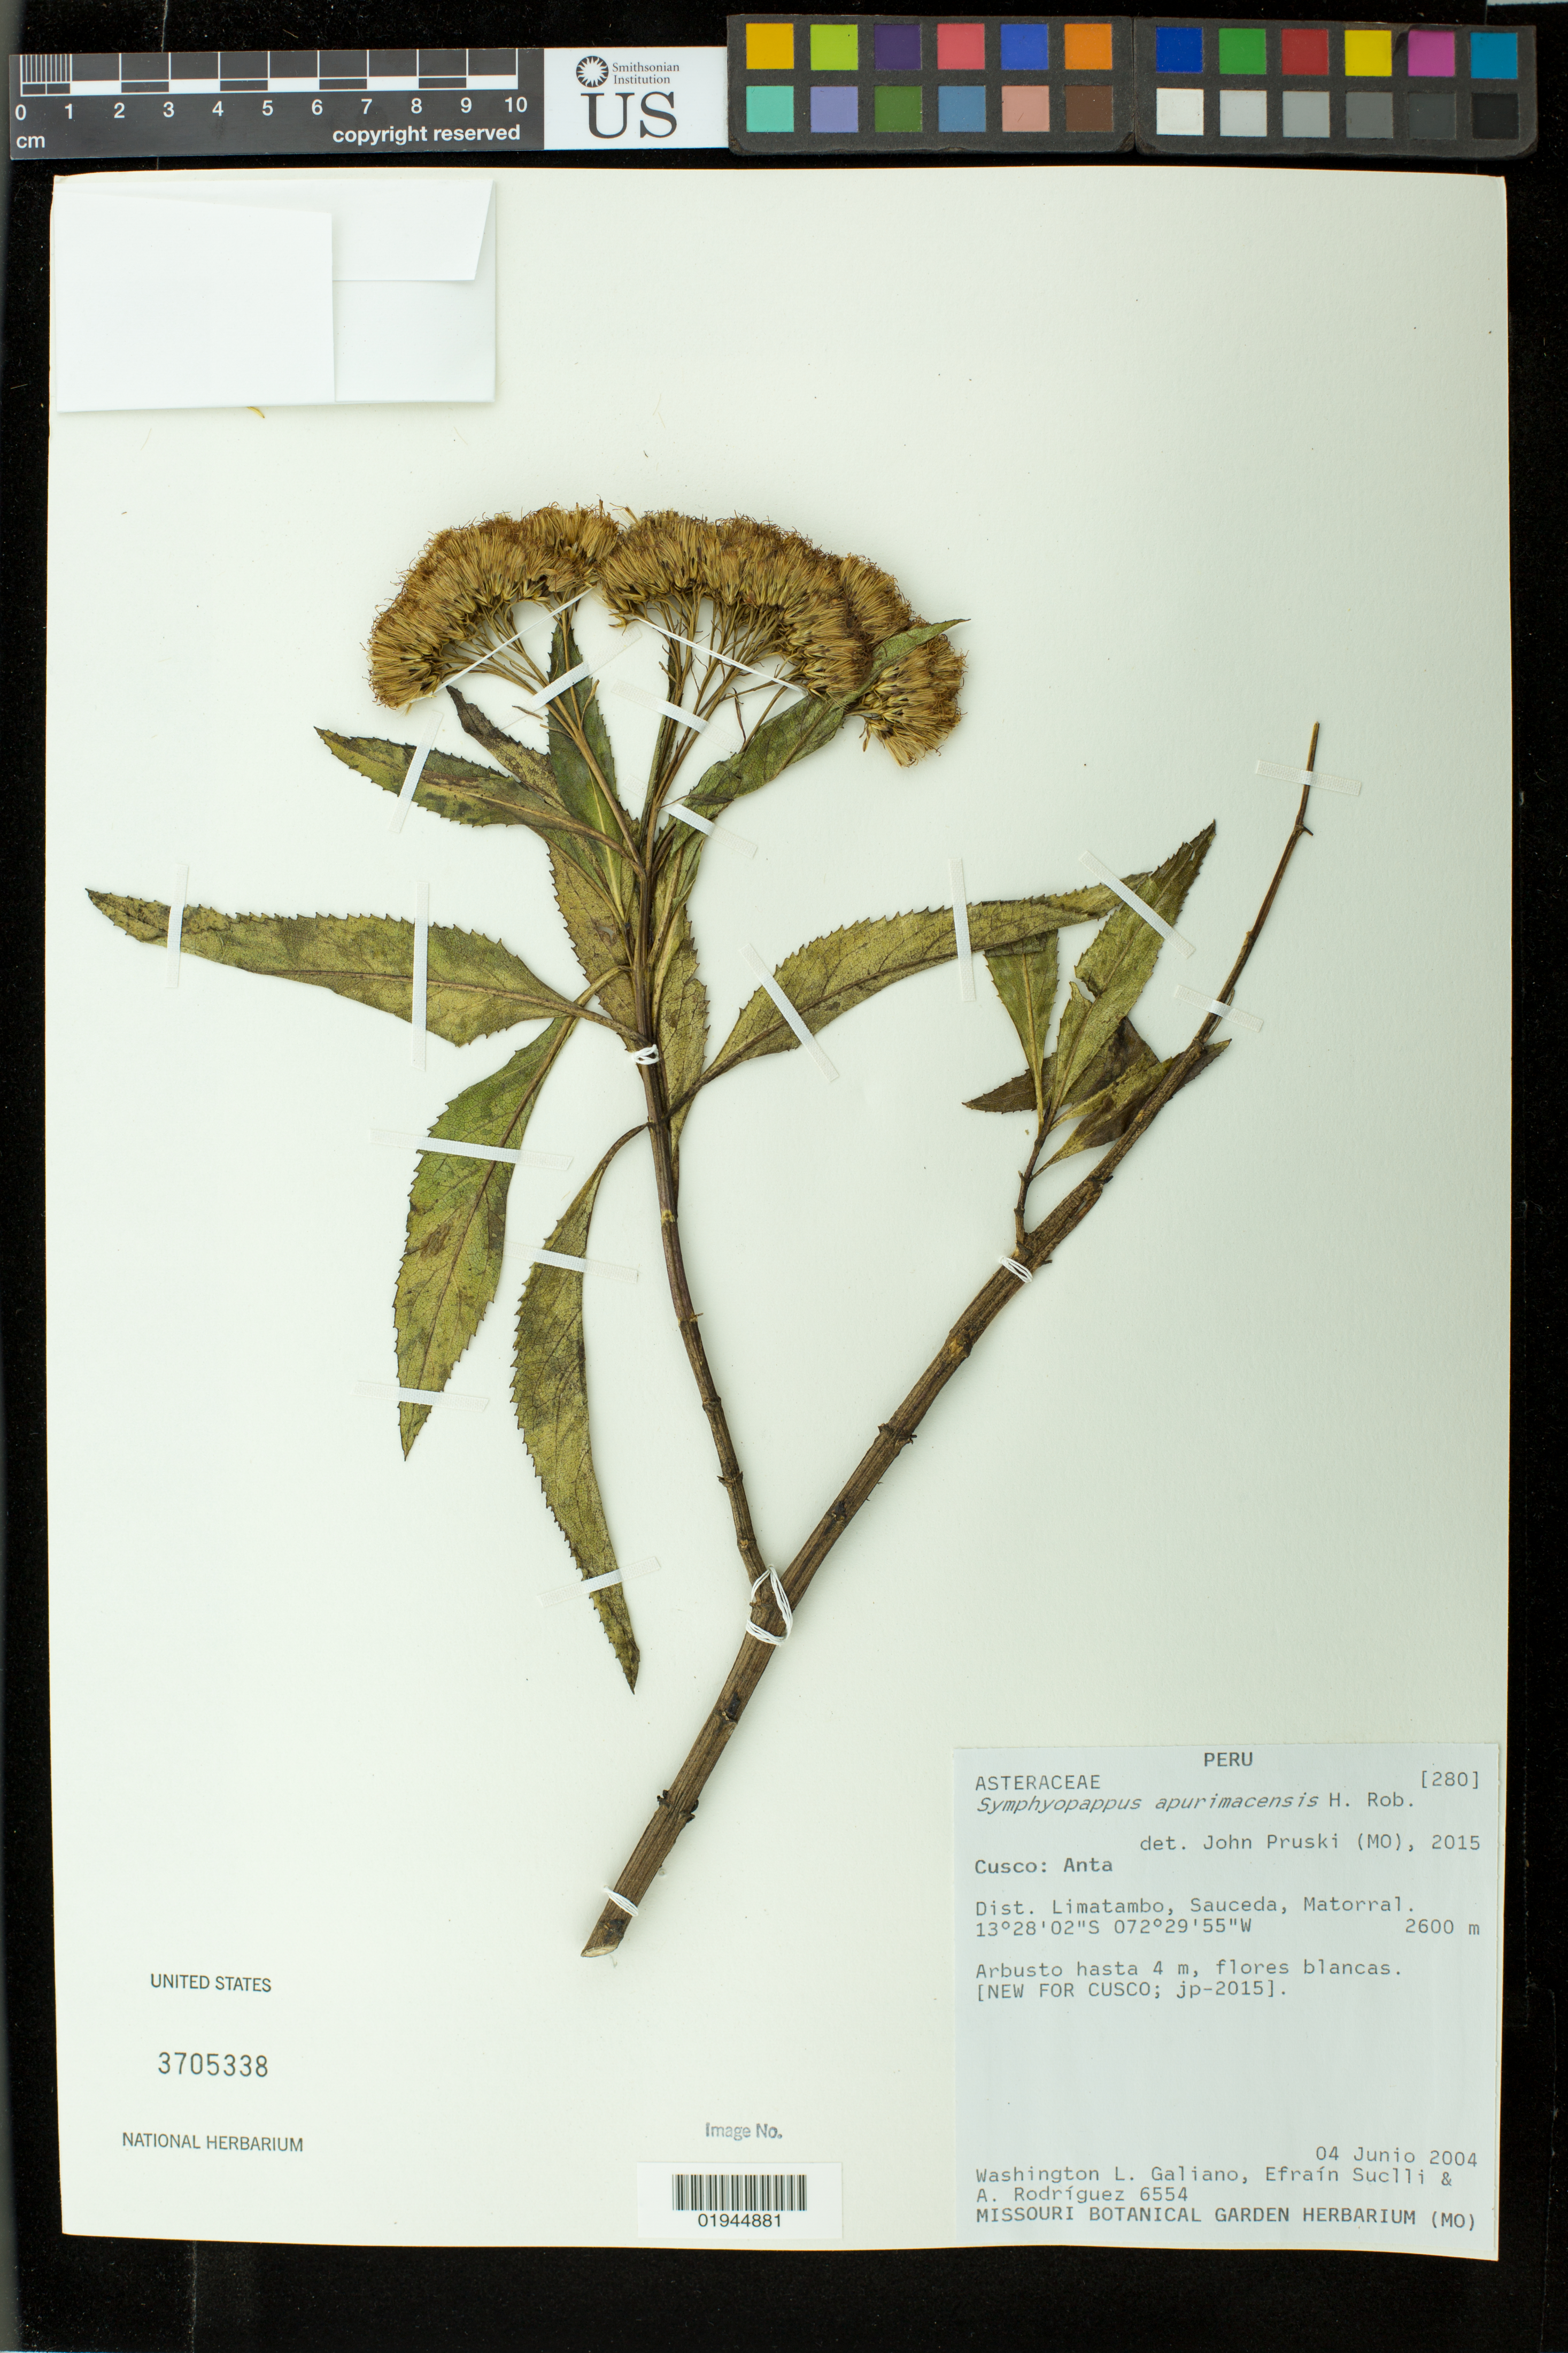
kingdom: Plantae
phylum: Tracheophyta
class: Magnoliopsida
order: Asterales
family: Asteraceae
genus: Symphyopappus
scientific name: Symphyopappus apurimacensis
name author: H. Rob.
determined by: Pruski, J. F.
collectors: W. Galiano, E. Suclli & A. Rodríguez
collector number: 6554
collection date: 2004-06-04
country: Peru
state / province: Cusco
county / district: Anta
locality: Sauceda, Matorral.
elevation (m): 2600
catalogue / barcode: US 3705338